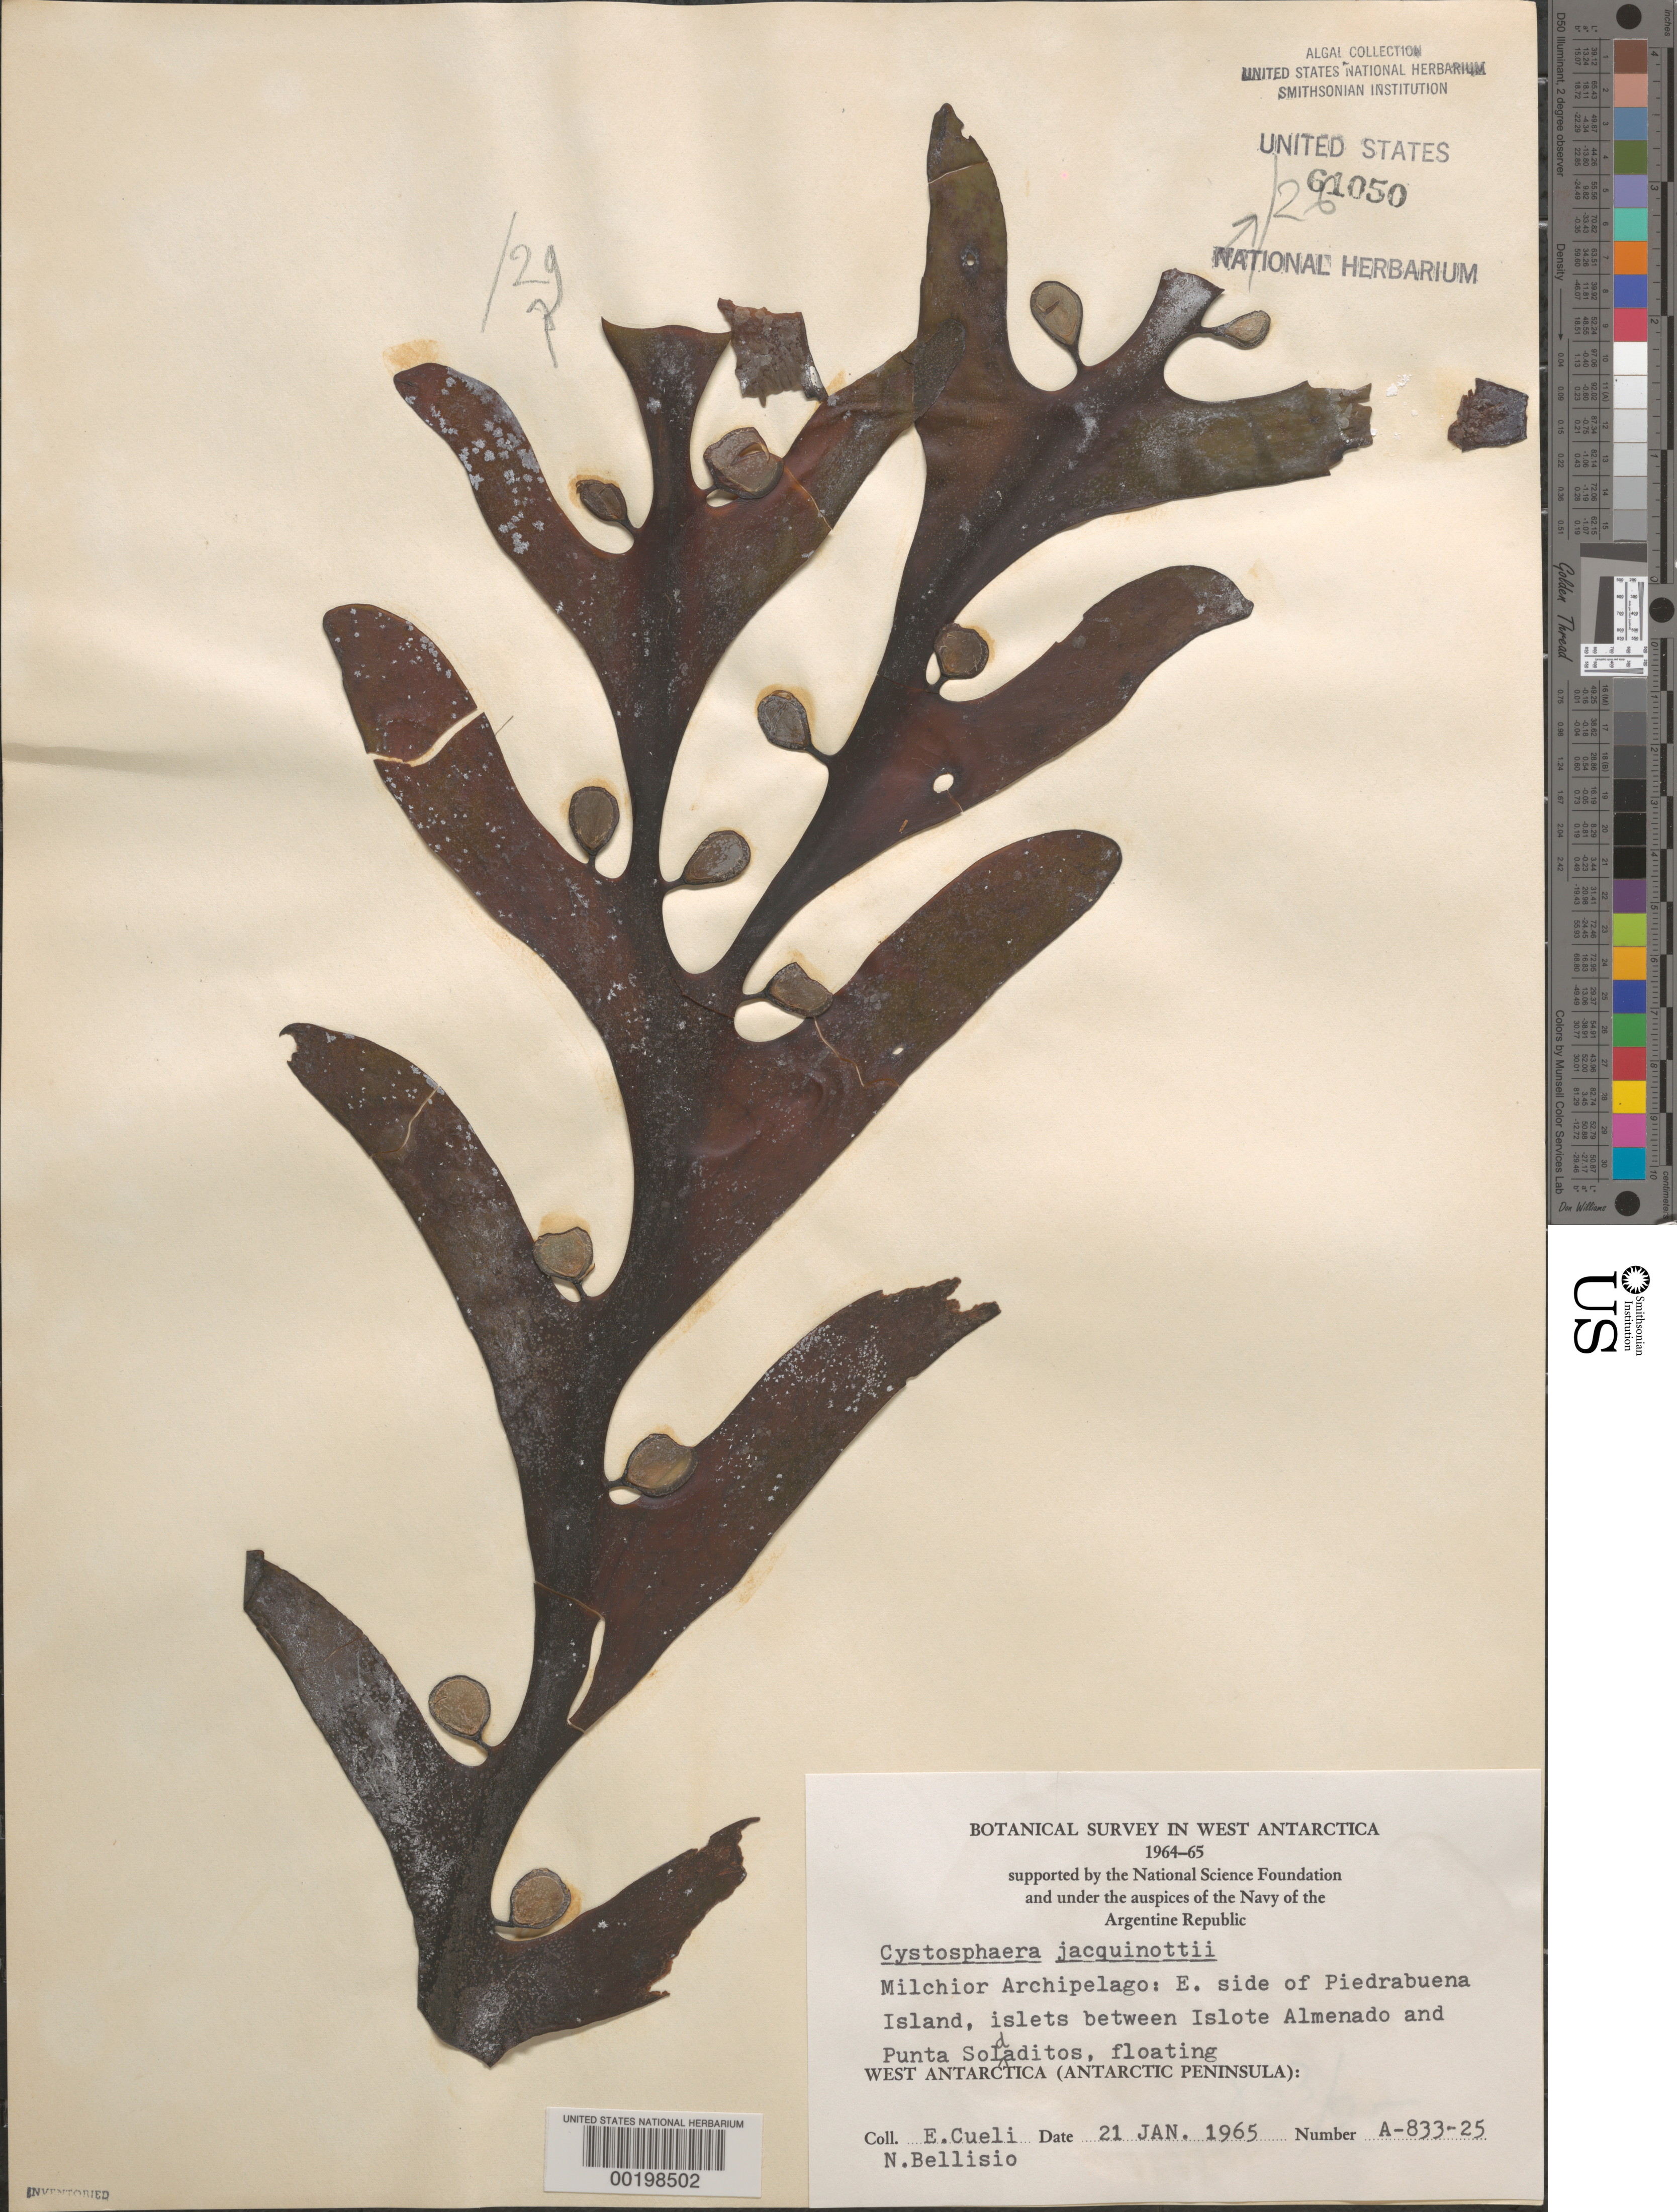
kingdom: Chromista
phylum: Ochrophyta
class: Phaeophyceae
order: Fucales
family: Seirococcaceae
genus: Cystosphaera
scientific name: Cystosphaera jacquinotii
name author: (Montagne) Skottsberg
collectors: E. Cueli & N. Bellisio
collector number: A-833-25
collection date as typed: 21 Jan 1965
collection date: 1965-01-21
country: Antarctica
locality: Eta Island, islets between Islote Almenado & Punta Soladitos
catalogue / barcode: US 61050